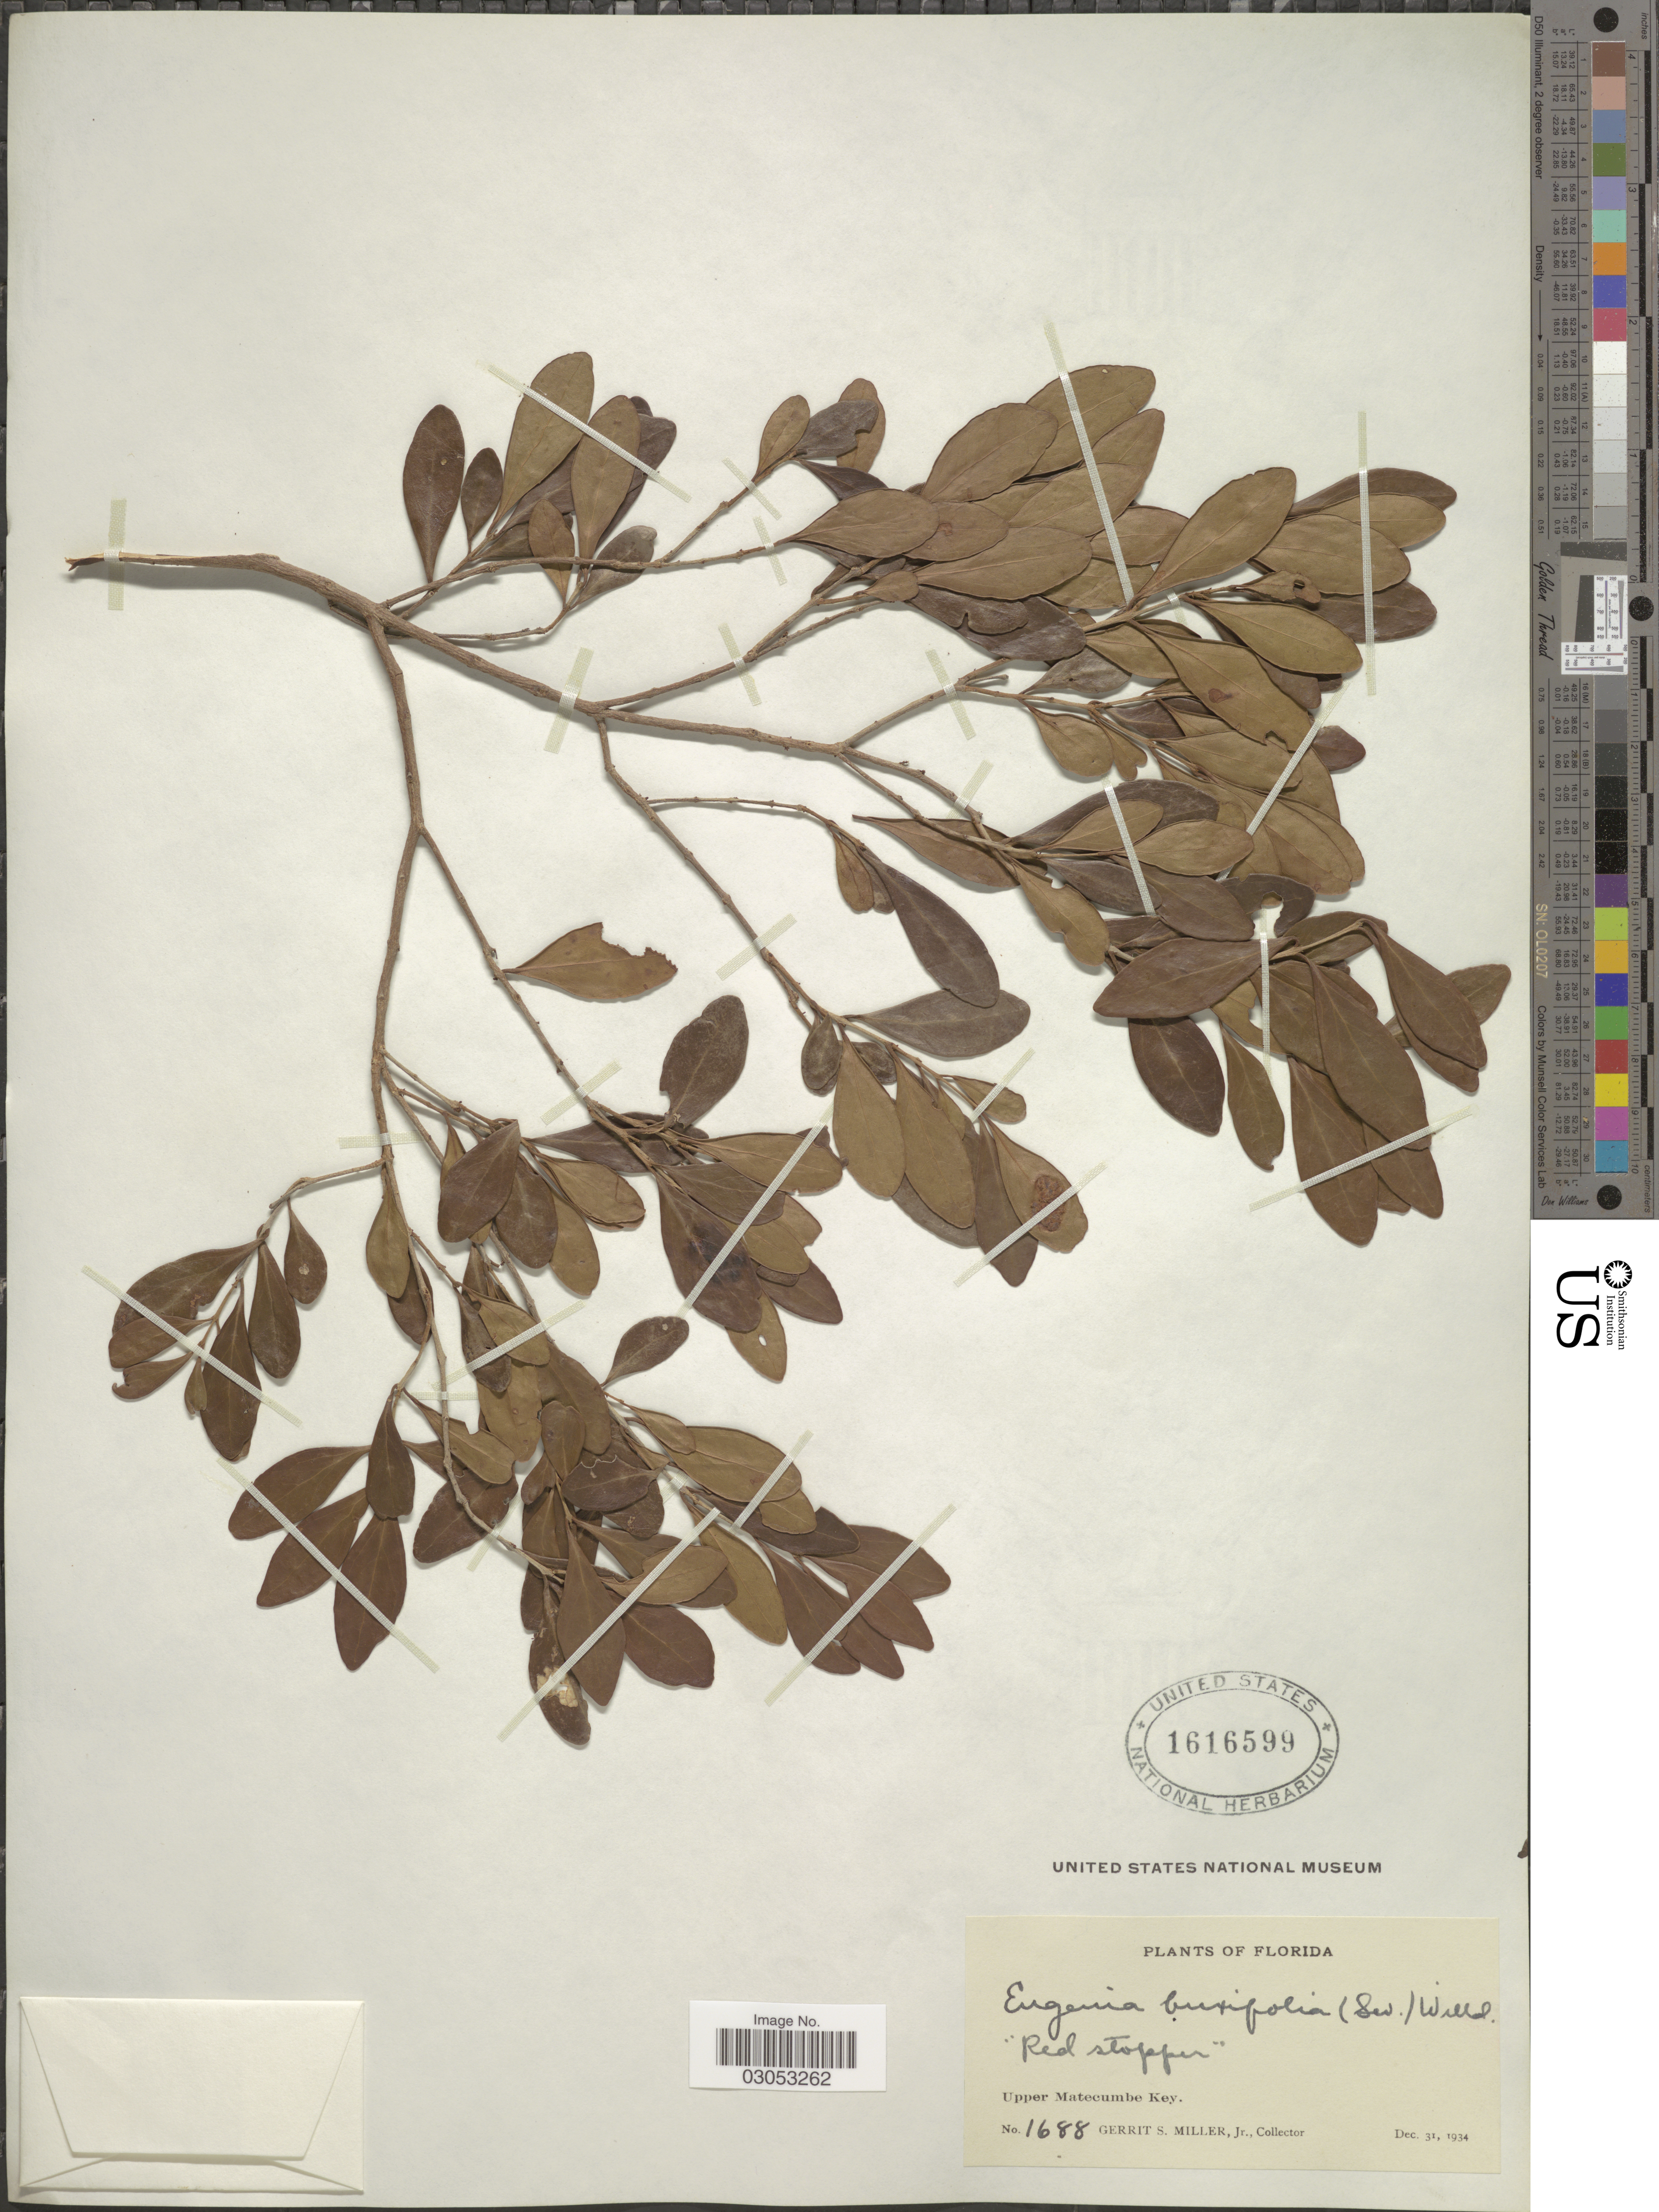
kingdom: Plantae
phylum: Tracheophyta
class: Magnoliopsida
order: Myrtales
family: Myrtaceae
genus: Eugenia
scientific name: Eugenia foetida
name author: Pers.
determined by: Strong, Mark T., (BOT), Smithsonian Institution - National Museum of Natural History (UNITED STATES)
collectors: G. S. Miller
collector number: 1688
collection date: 1934-12-31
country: United States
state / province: Florida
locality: Upper Matecumbe Key.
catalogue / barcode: US 1616599